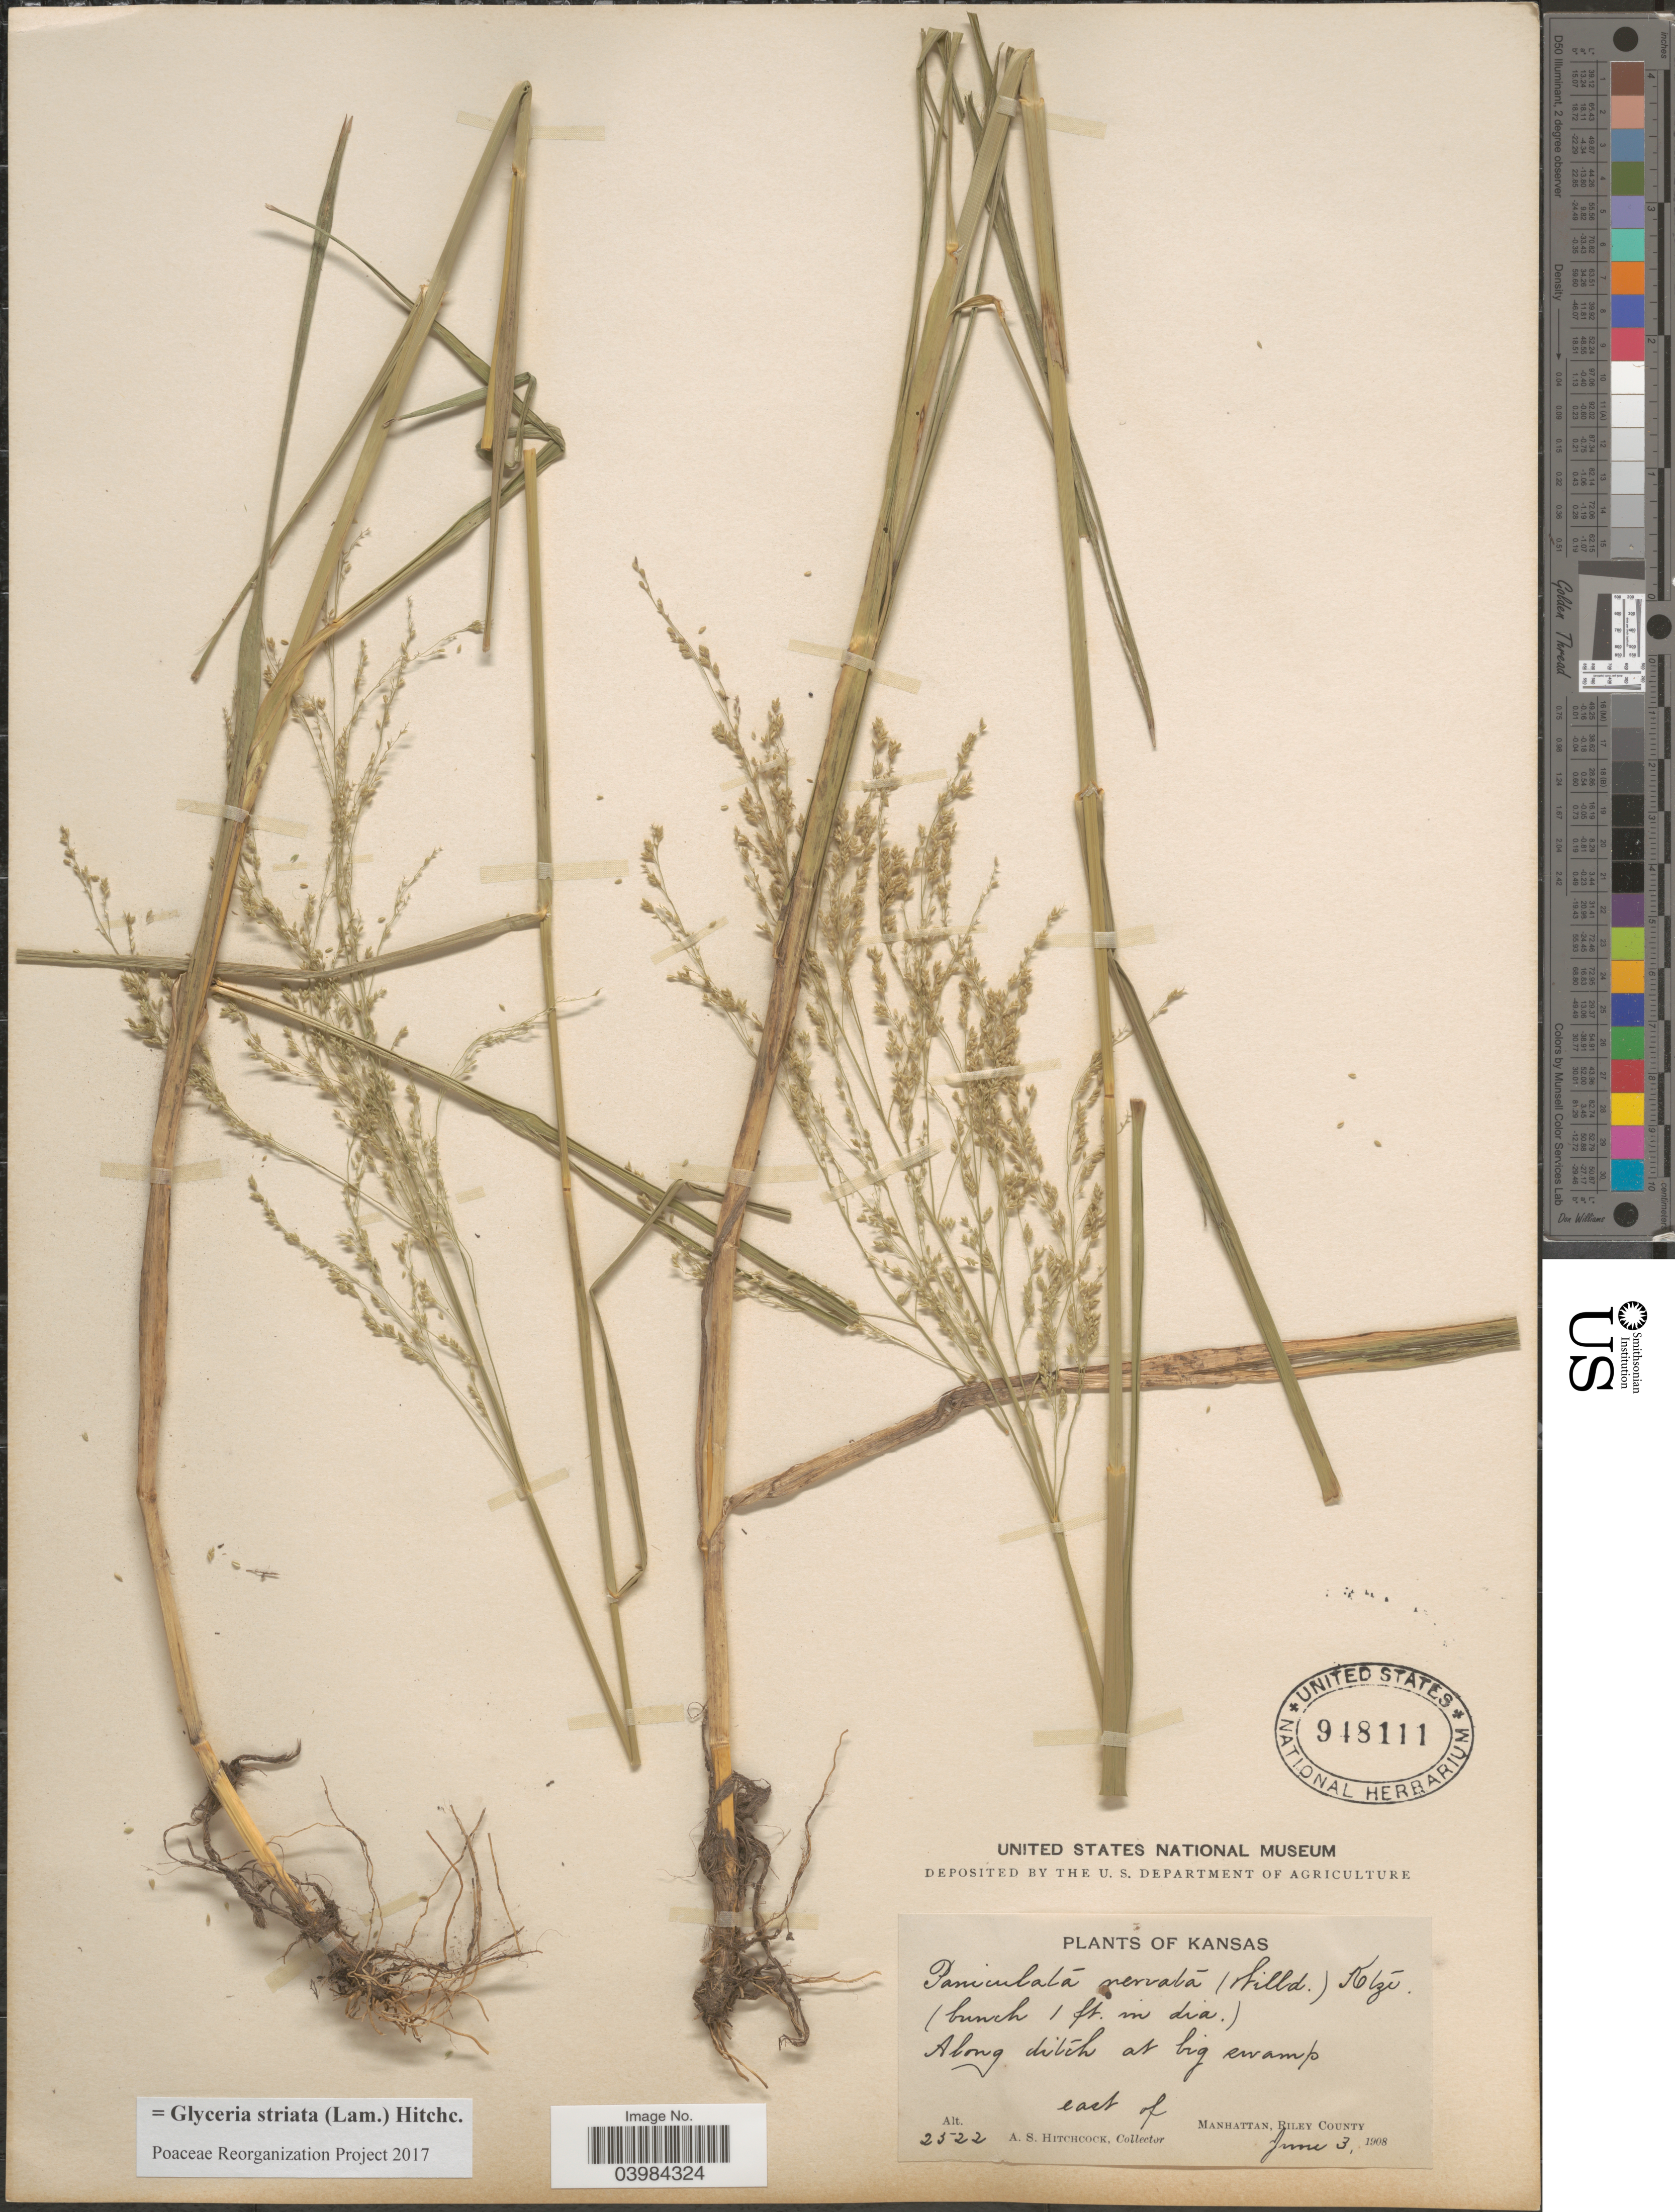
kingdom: Plantae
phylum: Tracheophyta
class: Liliopsida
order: Poales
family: Poaceae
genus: Glyceria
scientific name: Glyceria striata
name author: (Lam.) Hitchc.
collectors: A. S. Hitchcock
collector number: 2522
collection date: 1908-06-03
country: United States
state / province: Kansas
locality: Along ditch at big swamp east of Manhattan, Riley County.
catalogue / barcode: US 948111